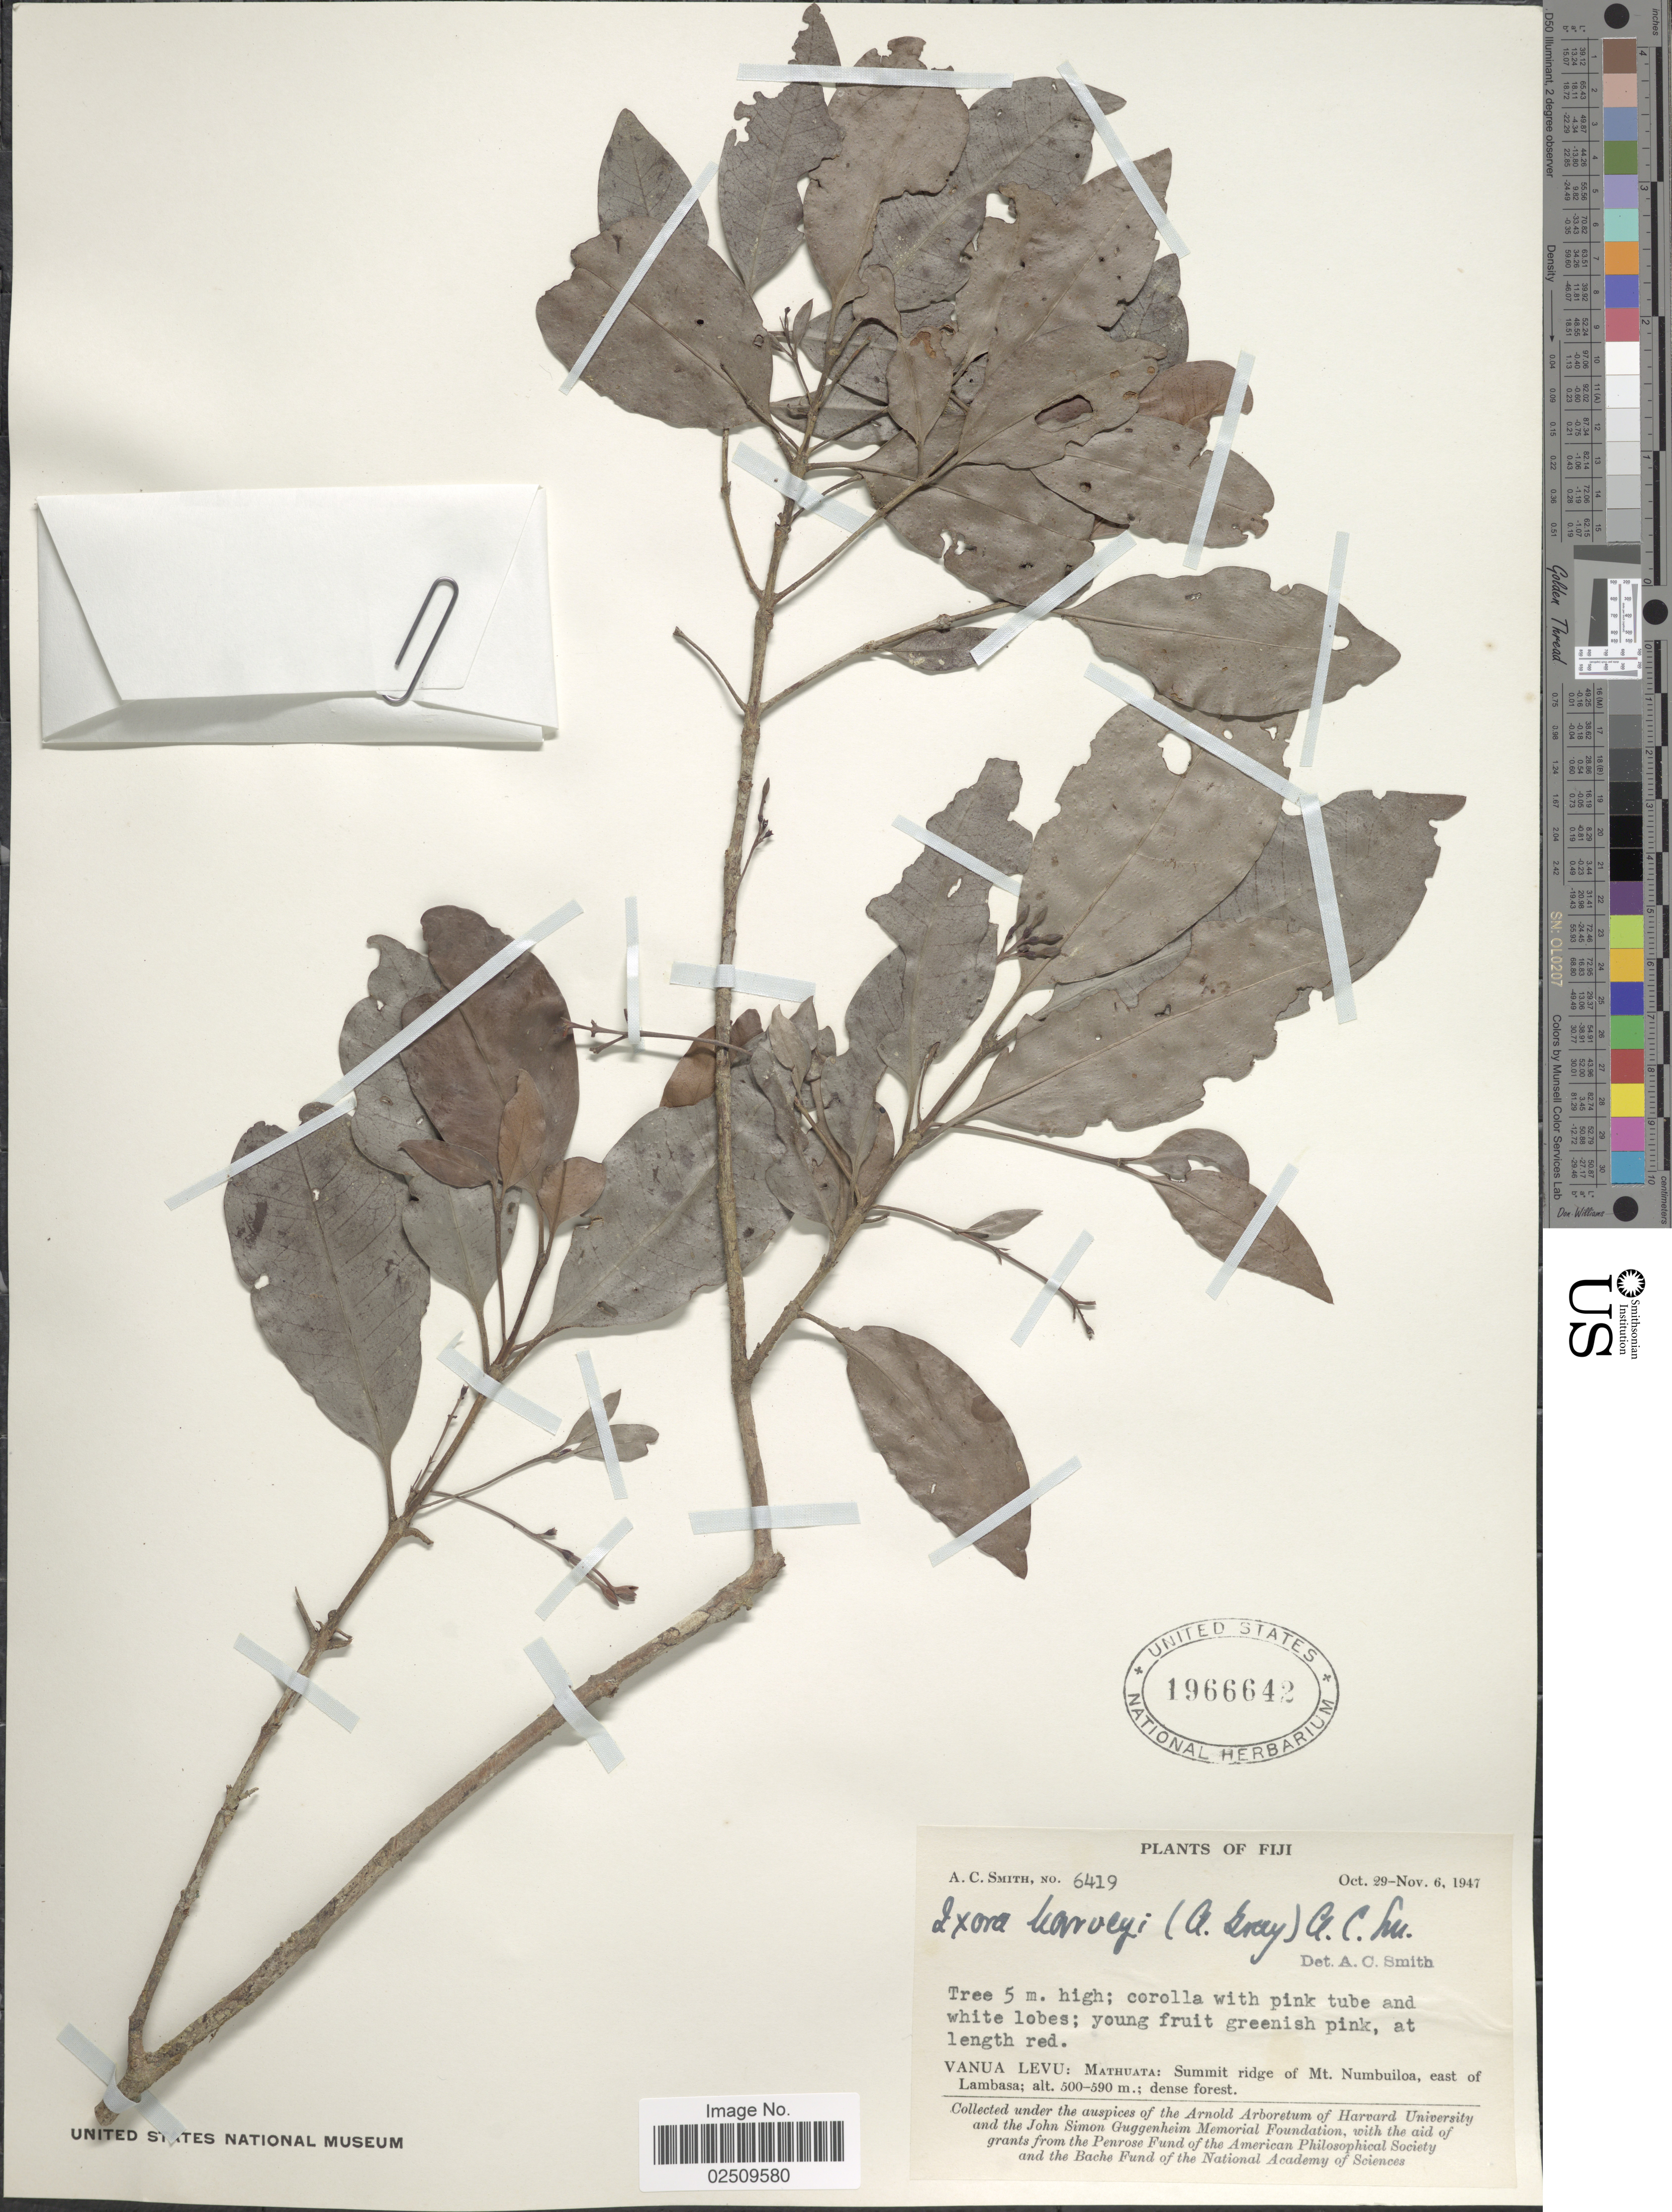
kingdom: Plantae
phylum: Tracheophyta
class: Magnoliopsida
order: Gentianales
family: Rubiaceae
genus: Ixora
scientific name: Ixora harveyi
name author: (A. Gray) A.C. Sm.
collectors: A. C. Smith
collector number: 6419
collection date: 1947-10-29/1947-11-06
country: Fiji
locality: Vanua Levu: Mathuata: Summit ridge of Mt Numbuiloa, east of Lambasa; dense forest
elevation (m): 500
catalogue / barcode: US 1966642